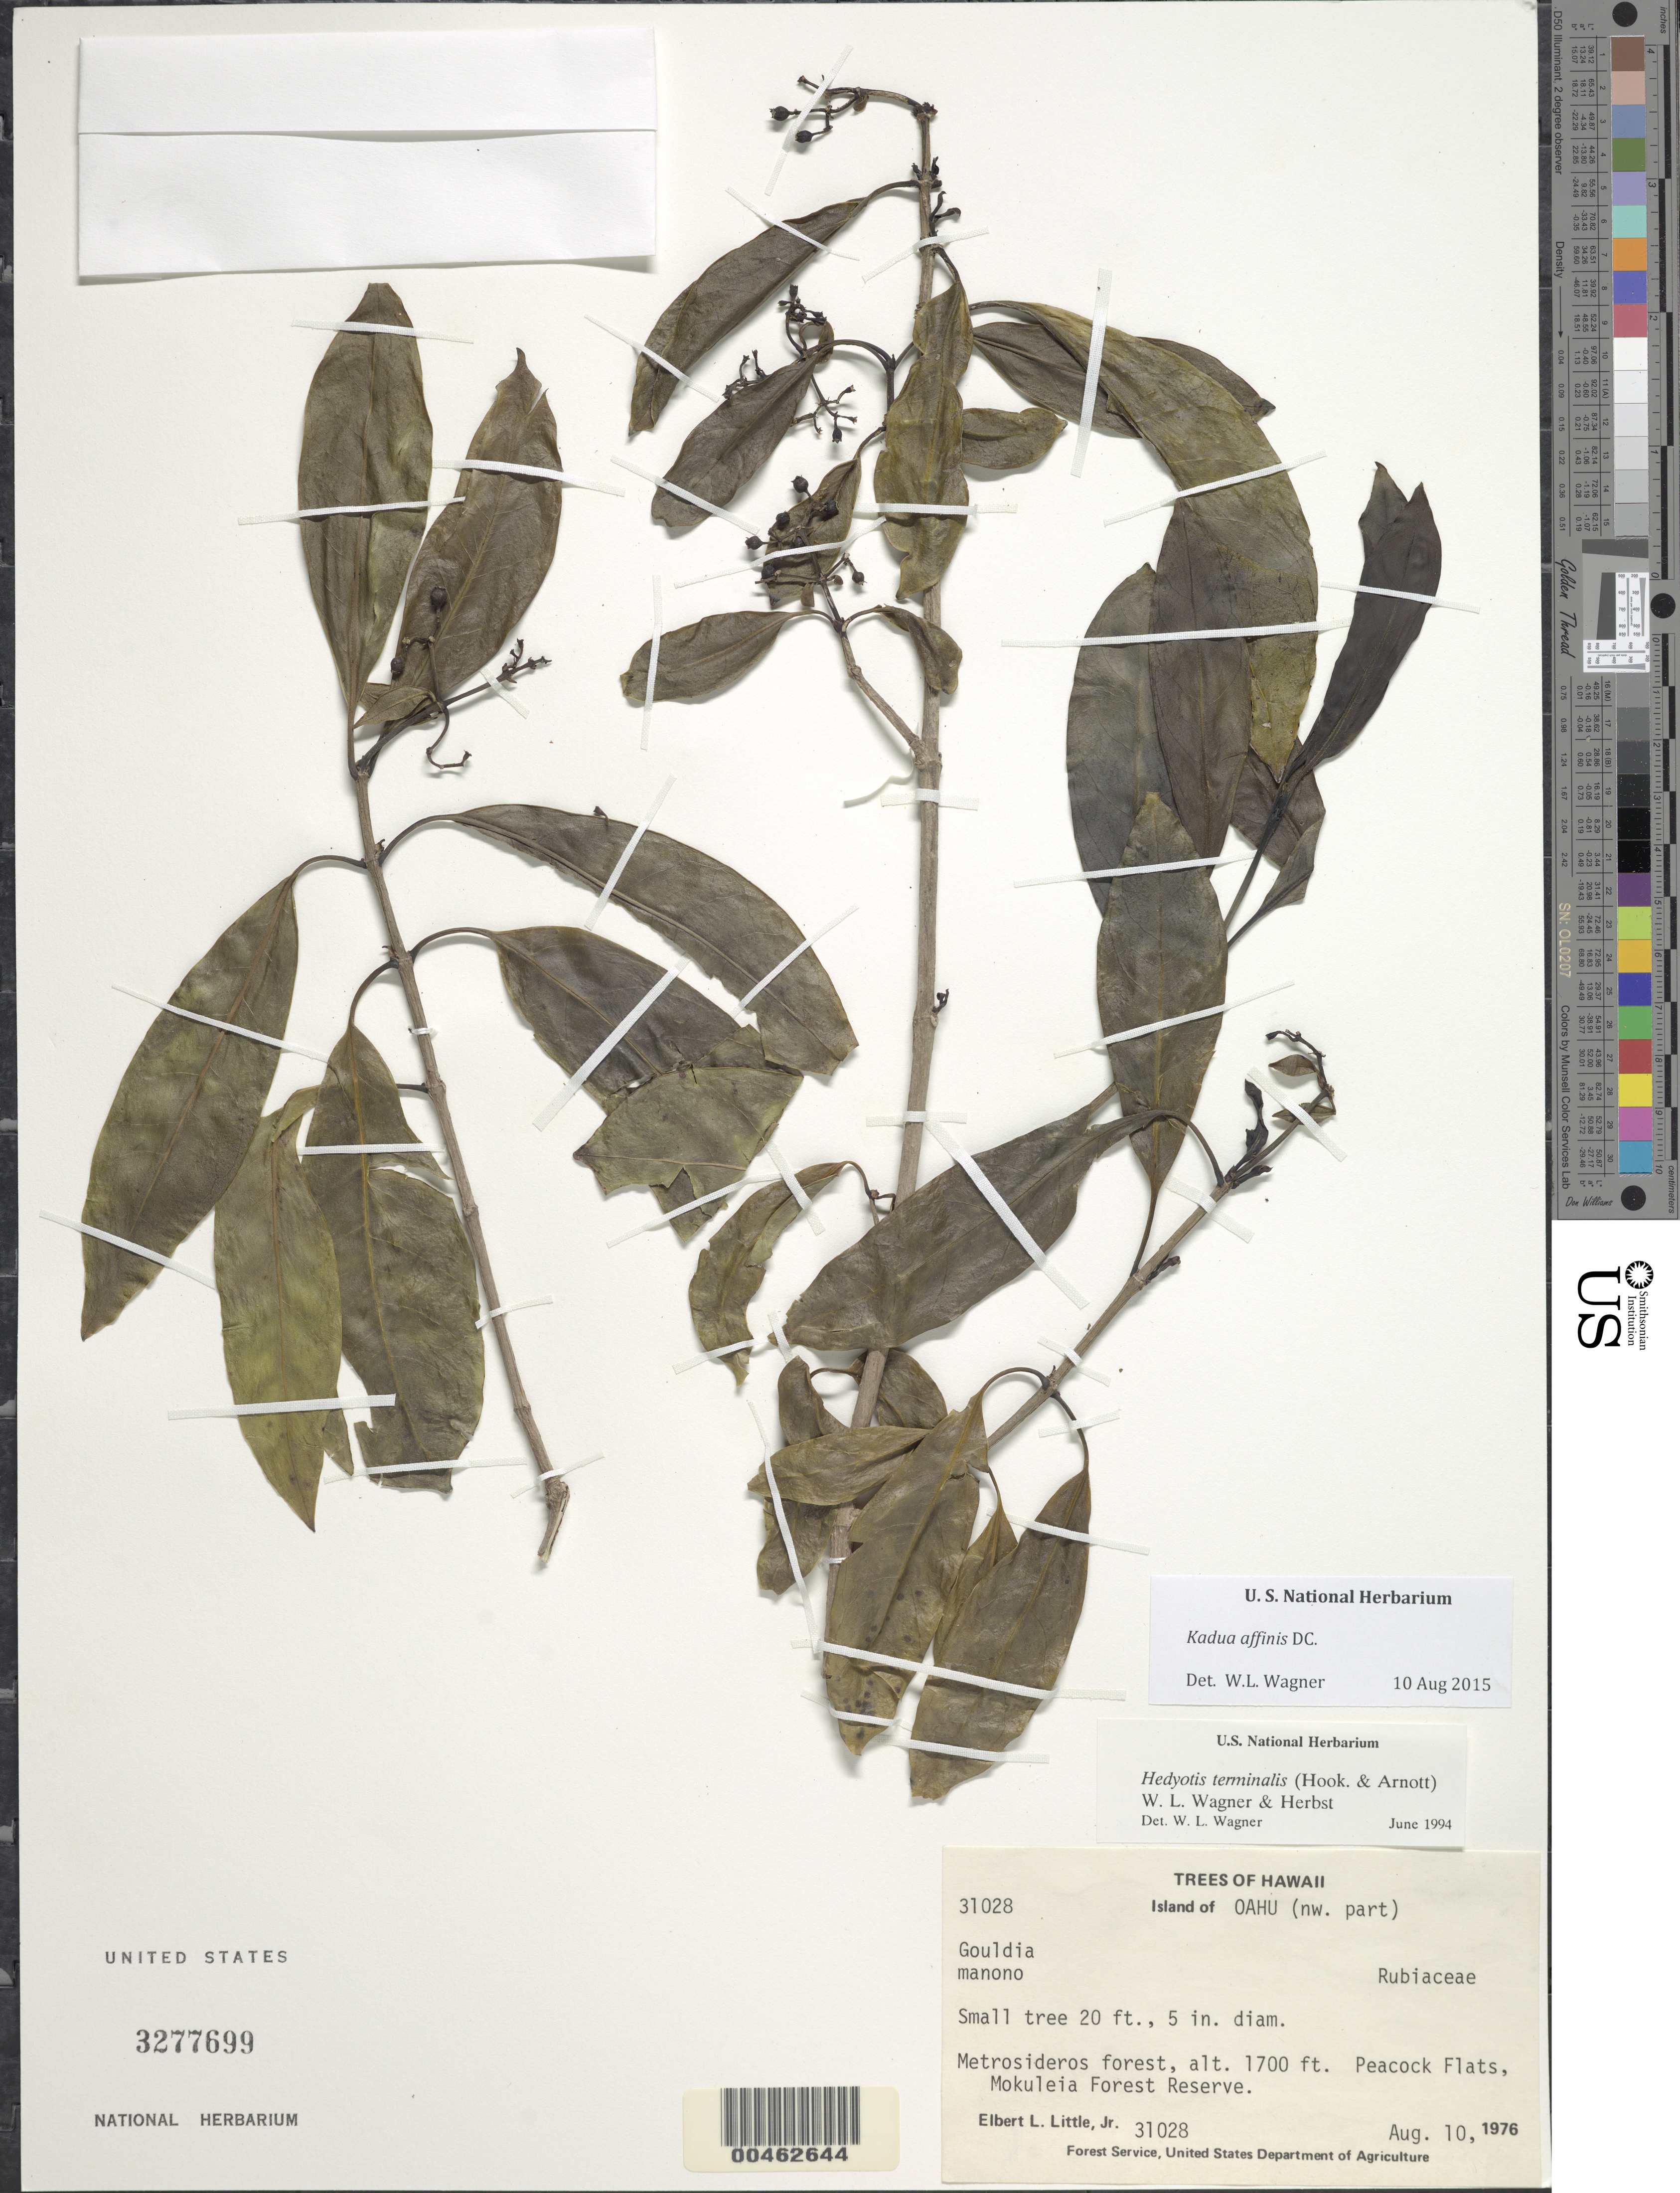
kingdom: Plantae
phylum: Tracheophyta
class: Magnoliopsida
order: Gentianales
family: Rubiaceae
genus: Kadua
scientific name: Kadua affinis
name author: DC.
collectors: E. L. Little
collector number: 31028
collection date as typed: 10 Aug 1976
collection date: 1976-08-10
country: United States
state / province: Hawaii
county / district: Honolulu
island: Oahu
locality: NW part of Oahu, Peacock Flats, Mokuleia Forest Reserve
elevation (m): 518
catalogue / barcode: US 3277699